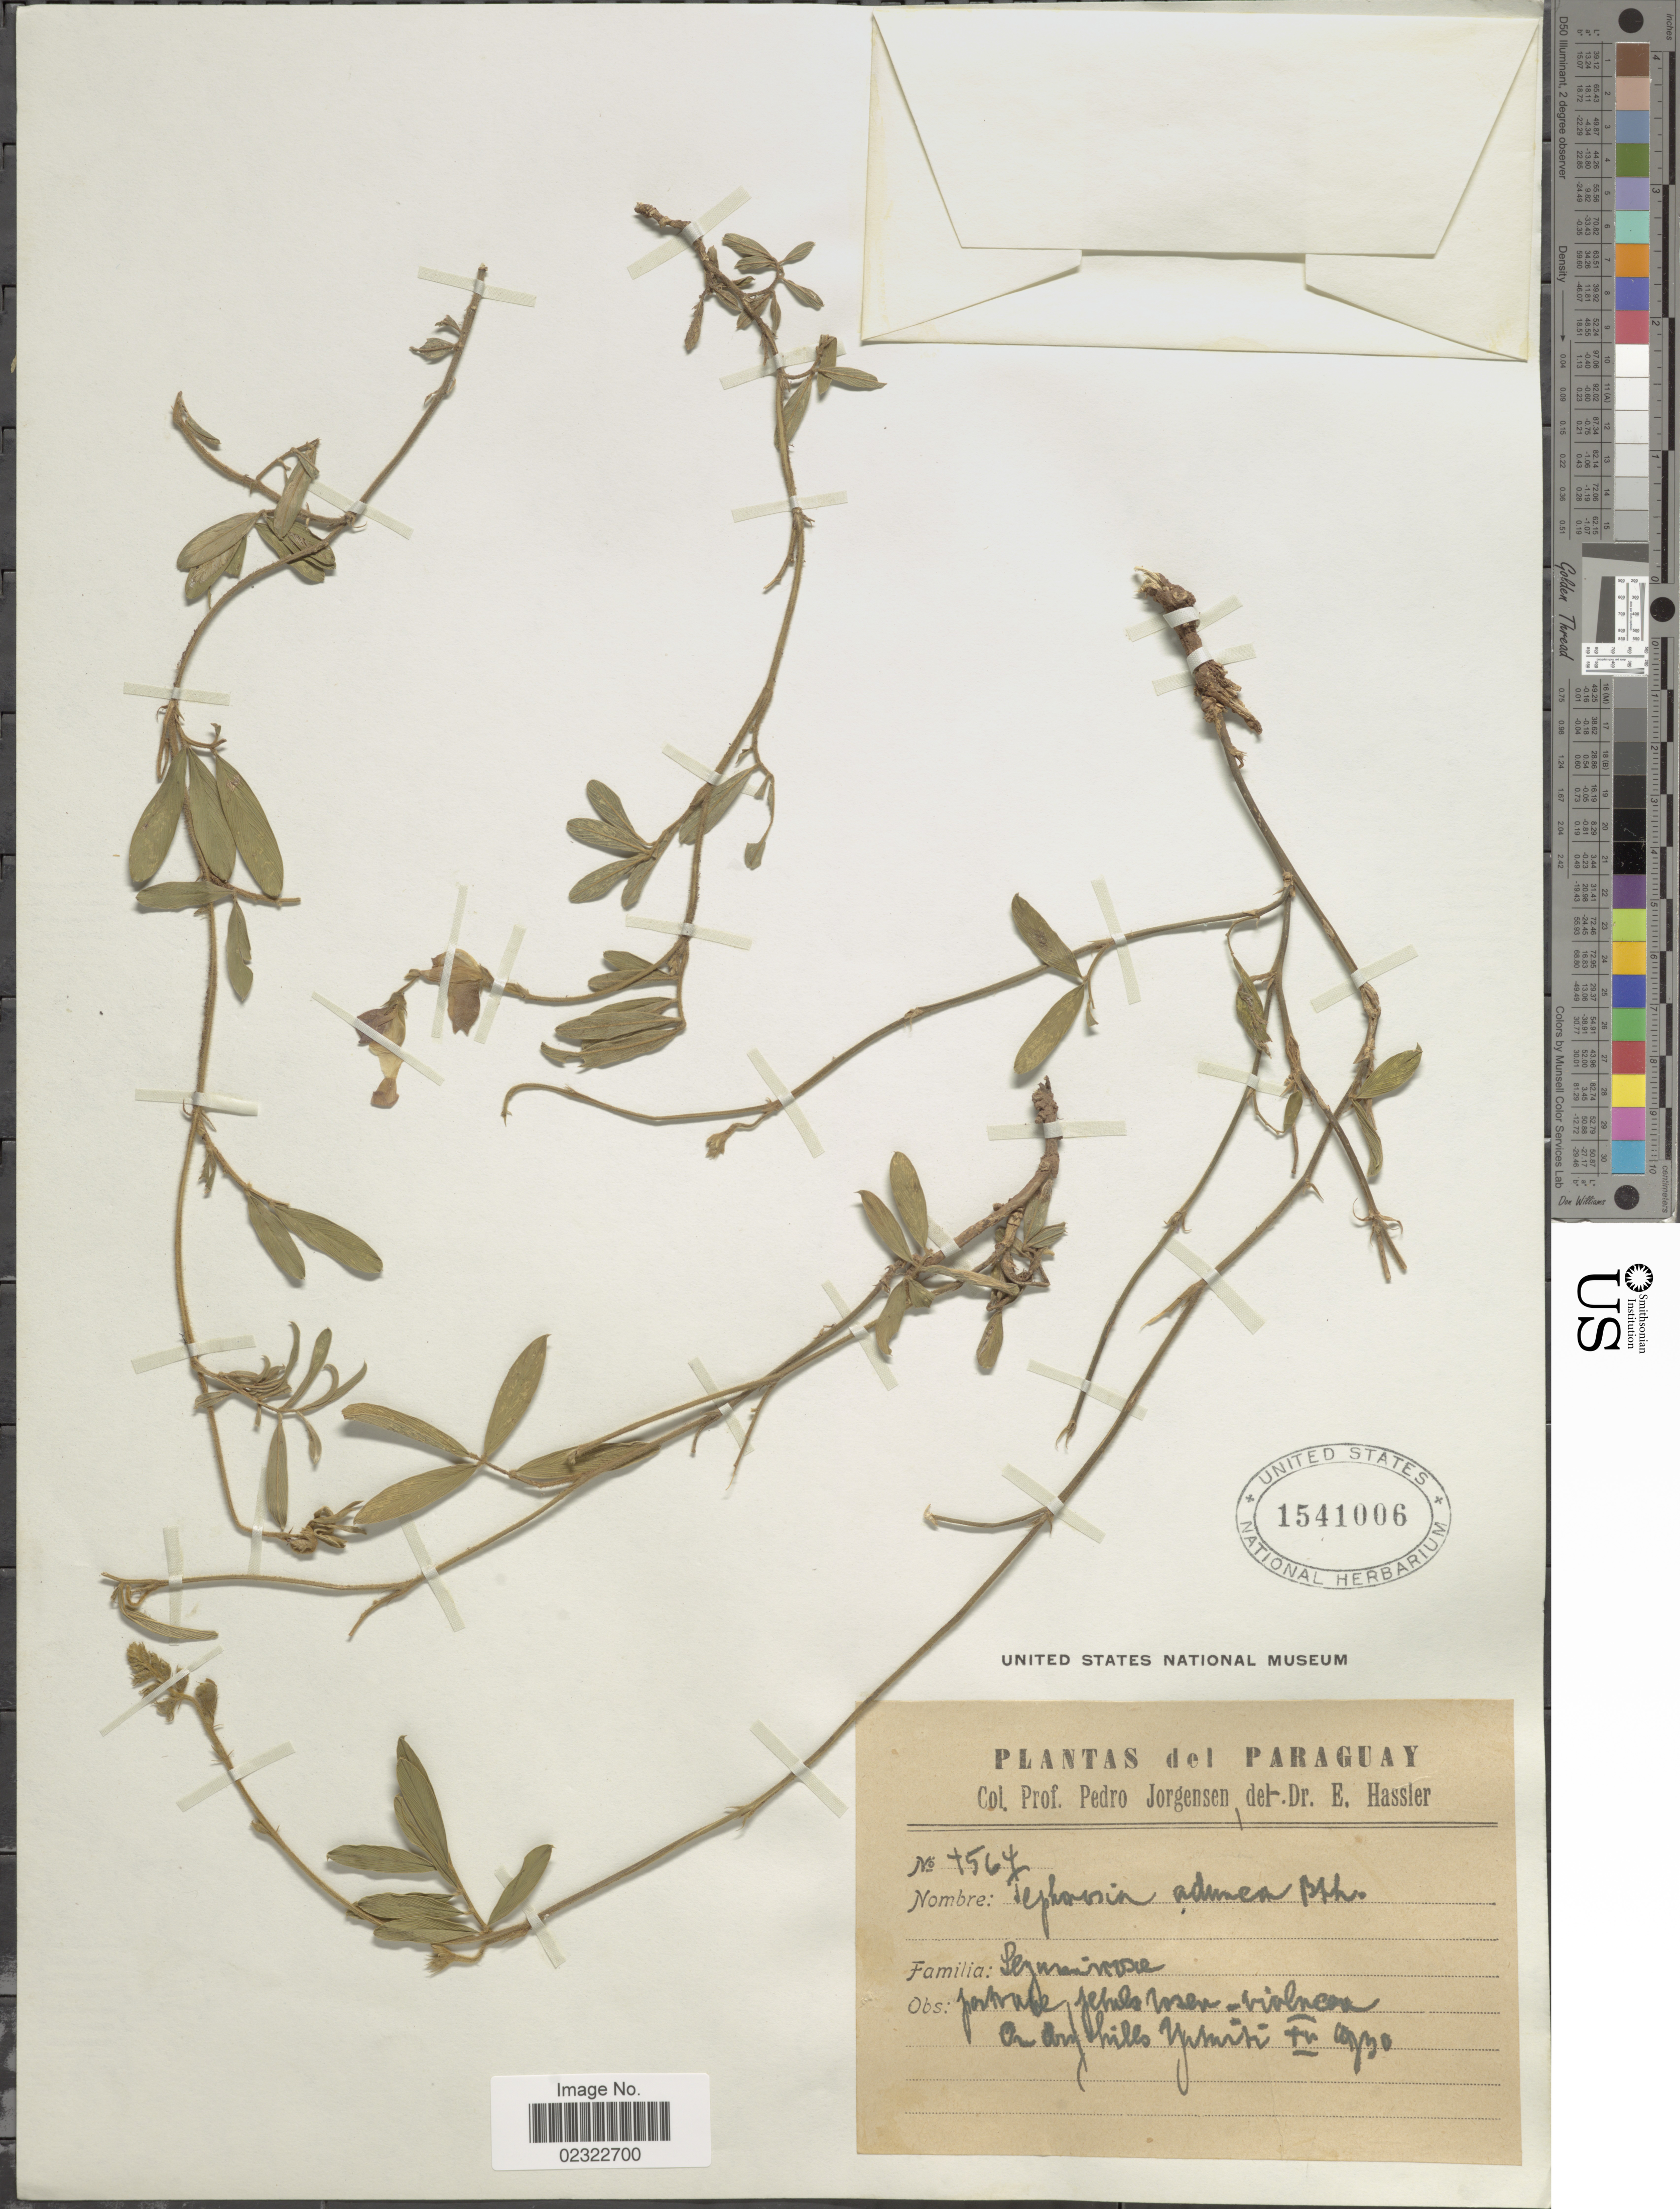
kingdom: Plantae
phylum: Tracheophyta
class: Magnoliopsida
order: Fabales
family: Fabaceae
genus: Tephrosia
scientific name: Tephrosia adunca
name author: Benth.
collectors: P. Jörgensen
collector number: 7567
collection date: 1930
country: Paraguay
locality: On dry hills Yataity.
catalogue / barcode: US 1541006